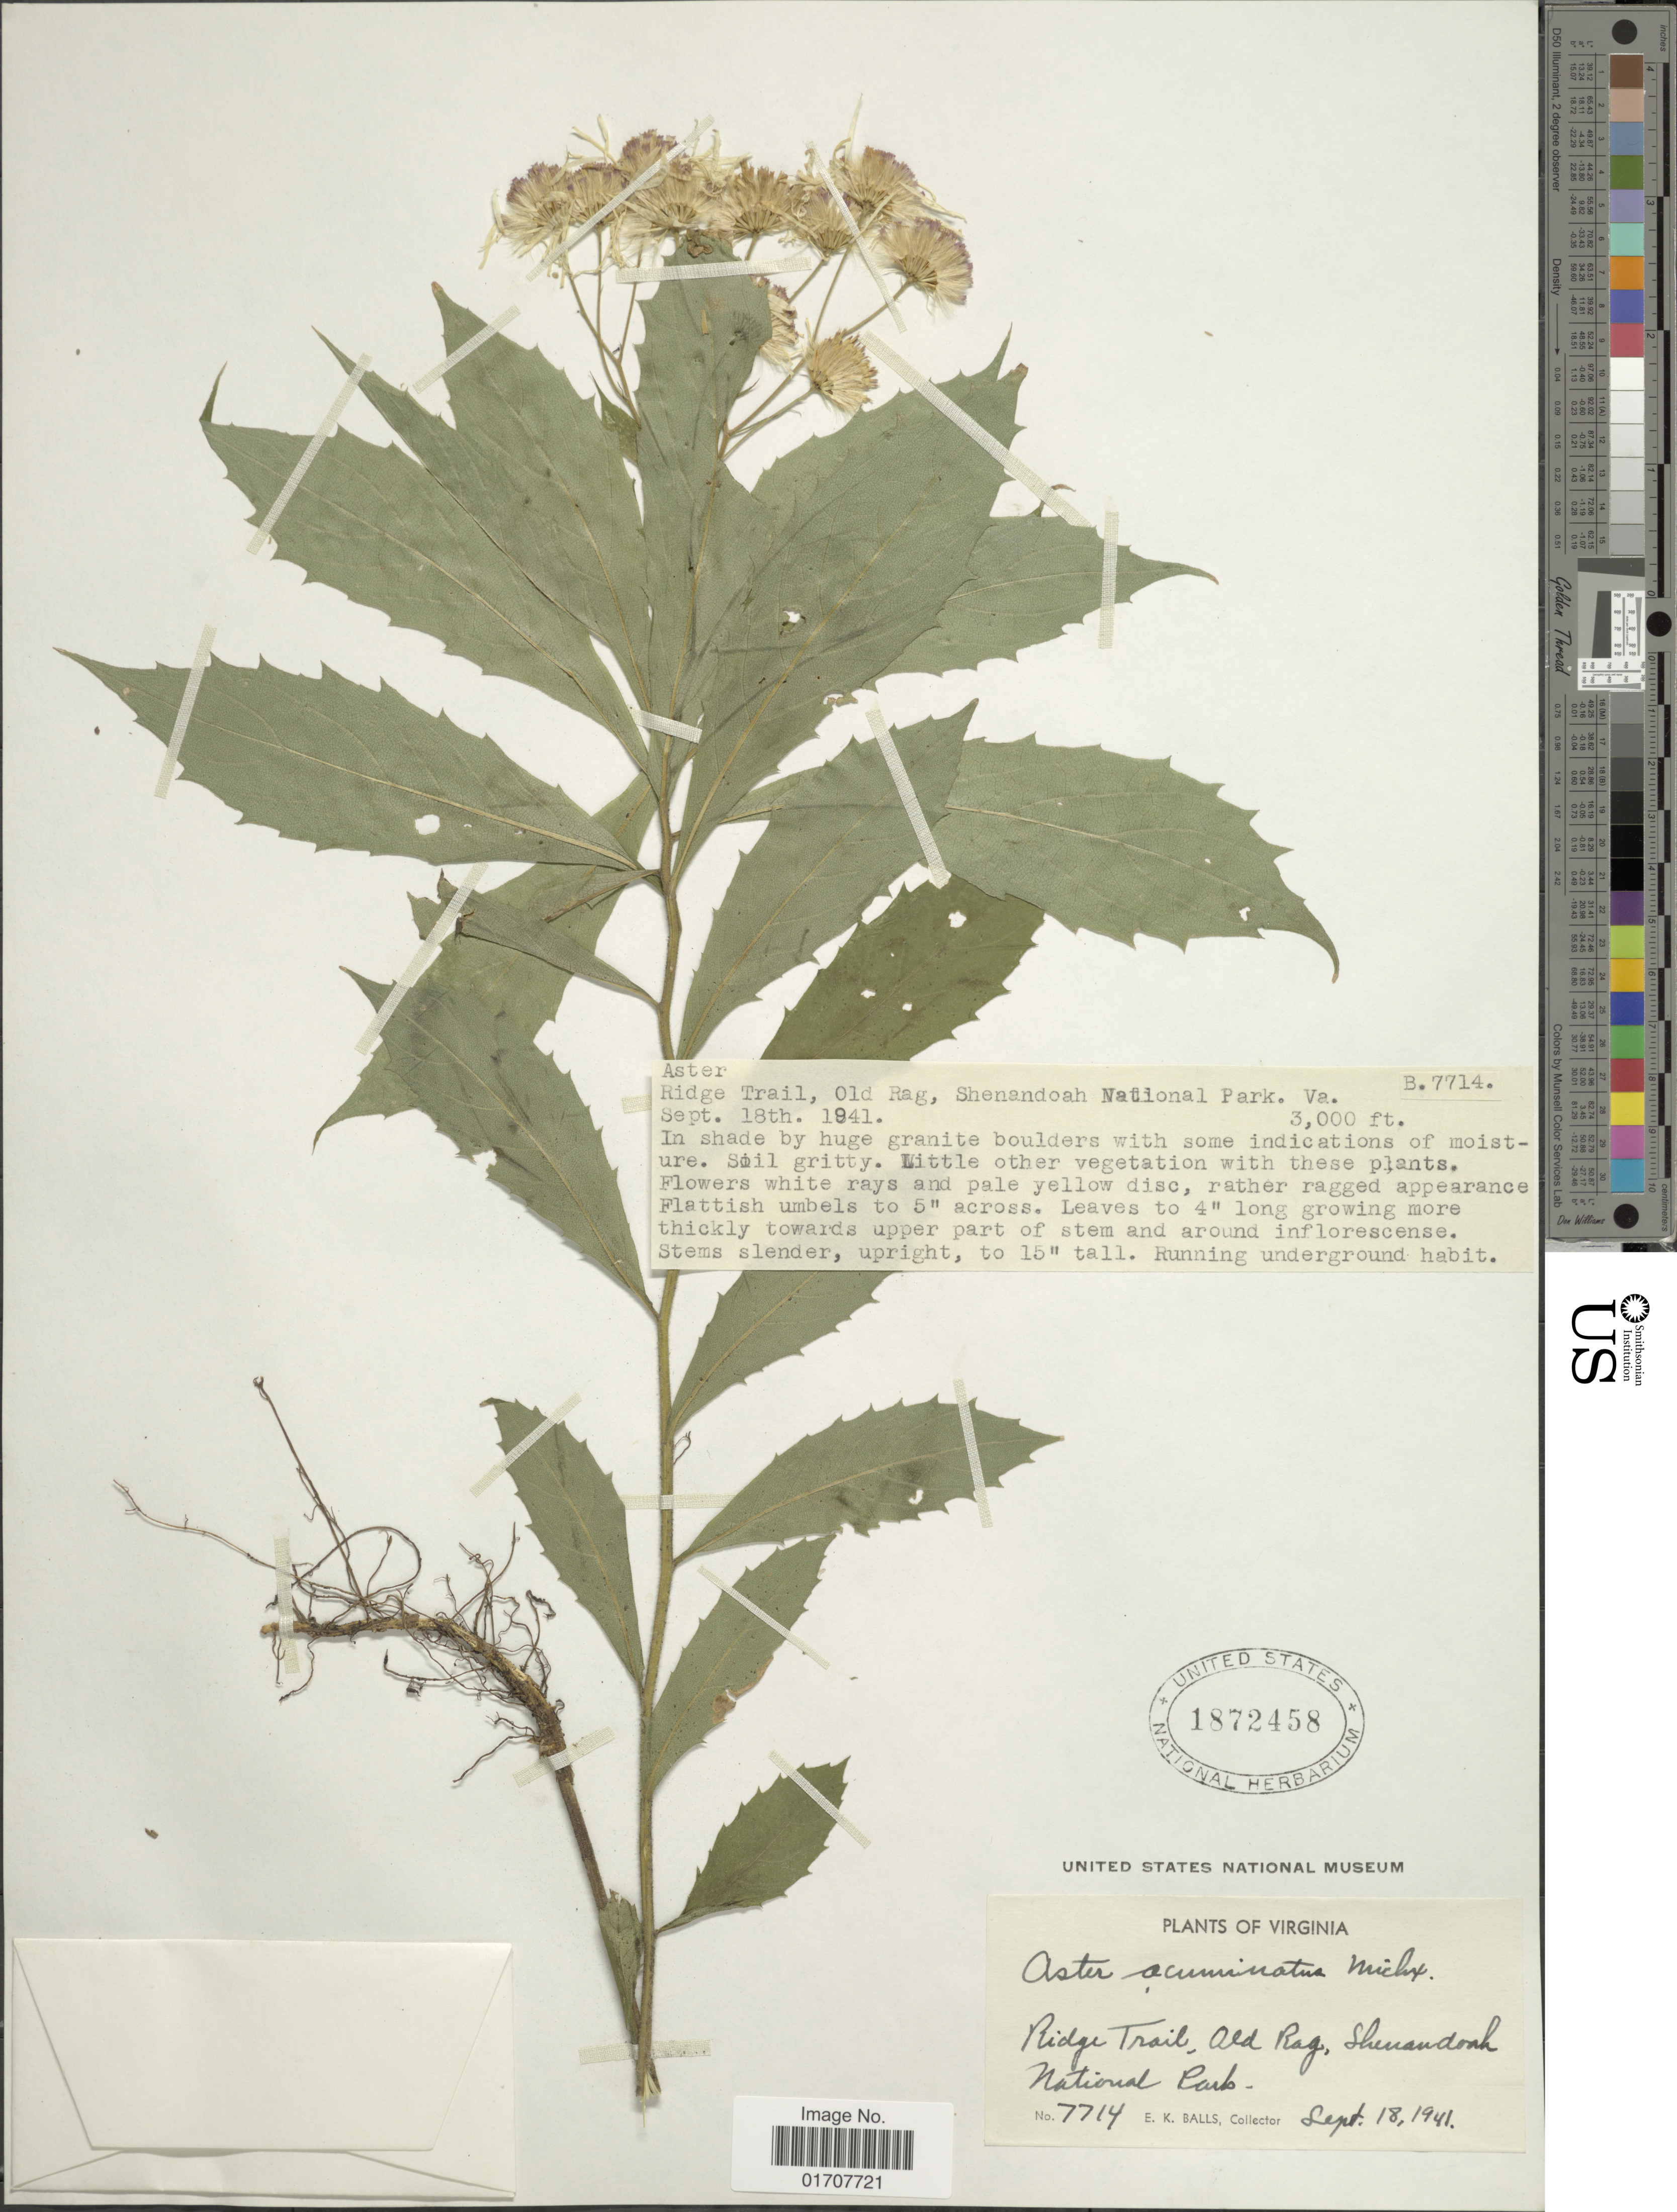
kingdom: Plantae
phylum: Tracheophyta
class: Magnoliopsida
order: Asterales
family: Asteraceae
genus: Oclemena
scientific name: Oclemena acuminata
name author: (Michx.) Greene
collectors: E. K. Balls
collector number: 7714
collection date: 1941-09-18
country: United States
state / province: Virginia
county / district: Madison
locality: Ridge Trail, Old Rag Shenandoah National Park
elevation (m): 914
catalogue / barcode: US 1872458